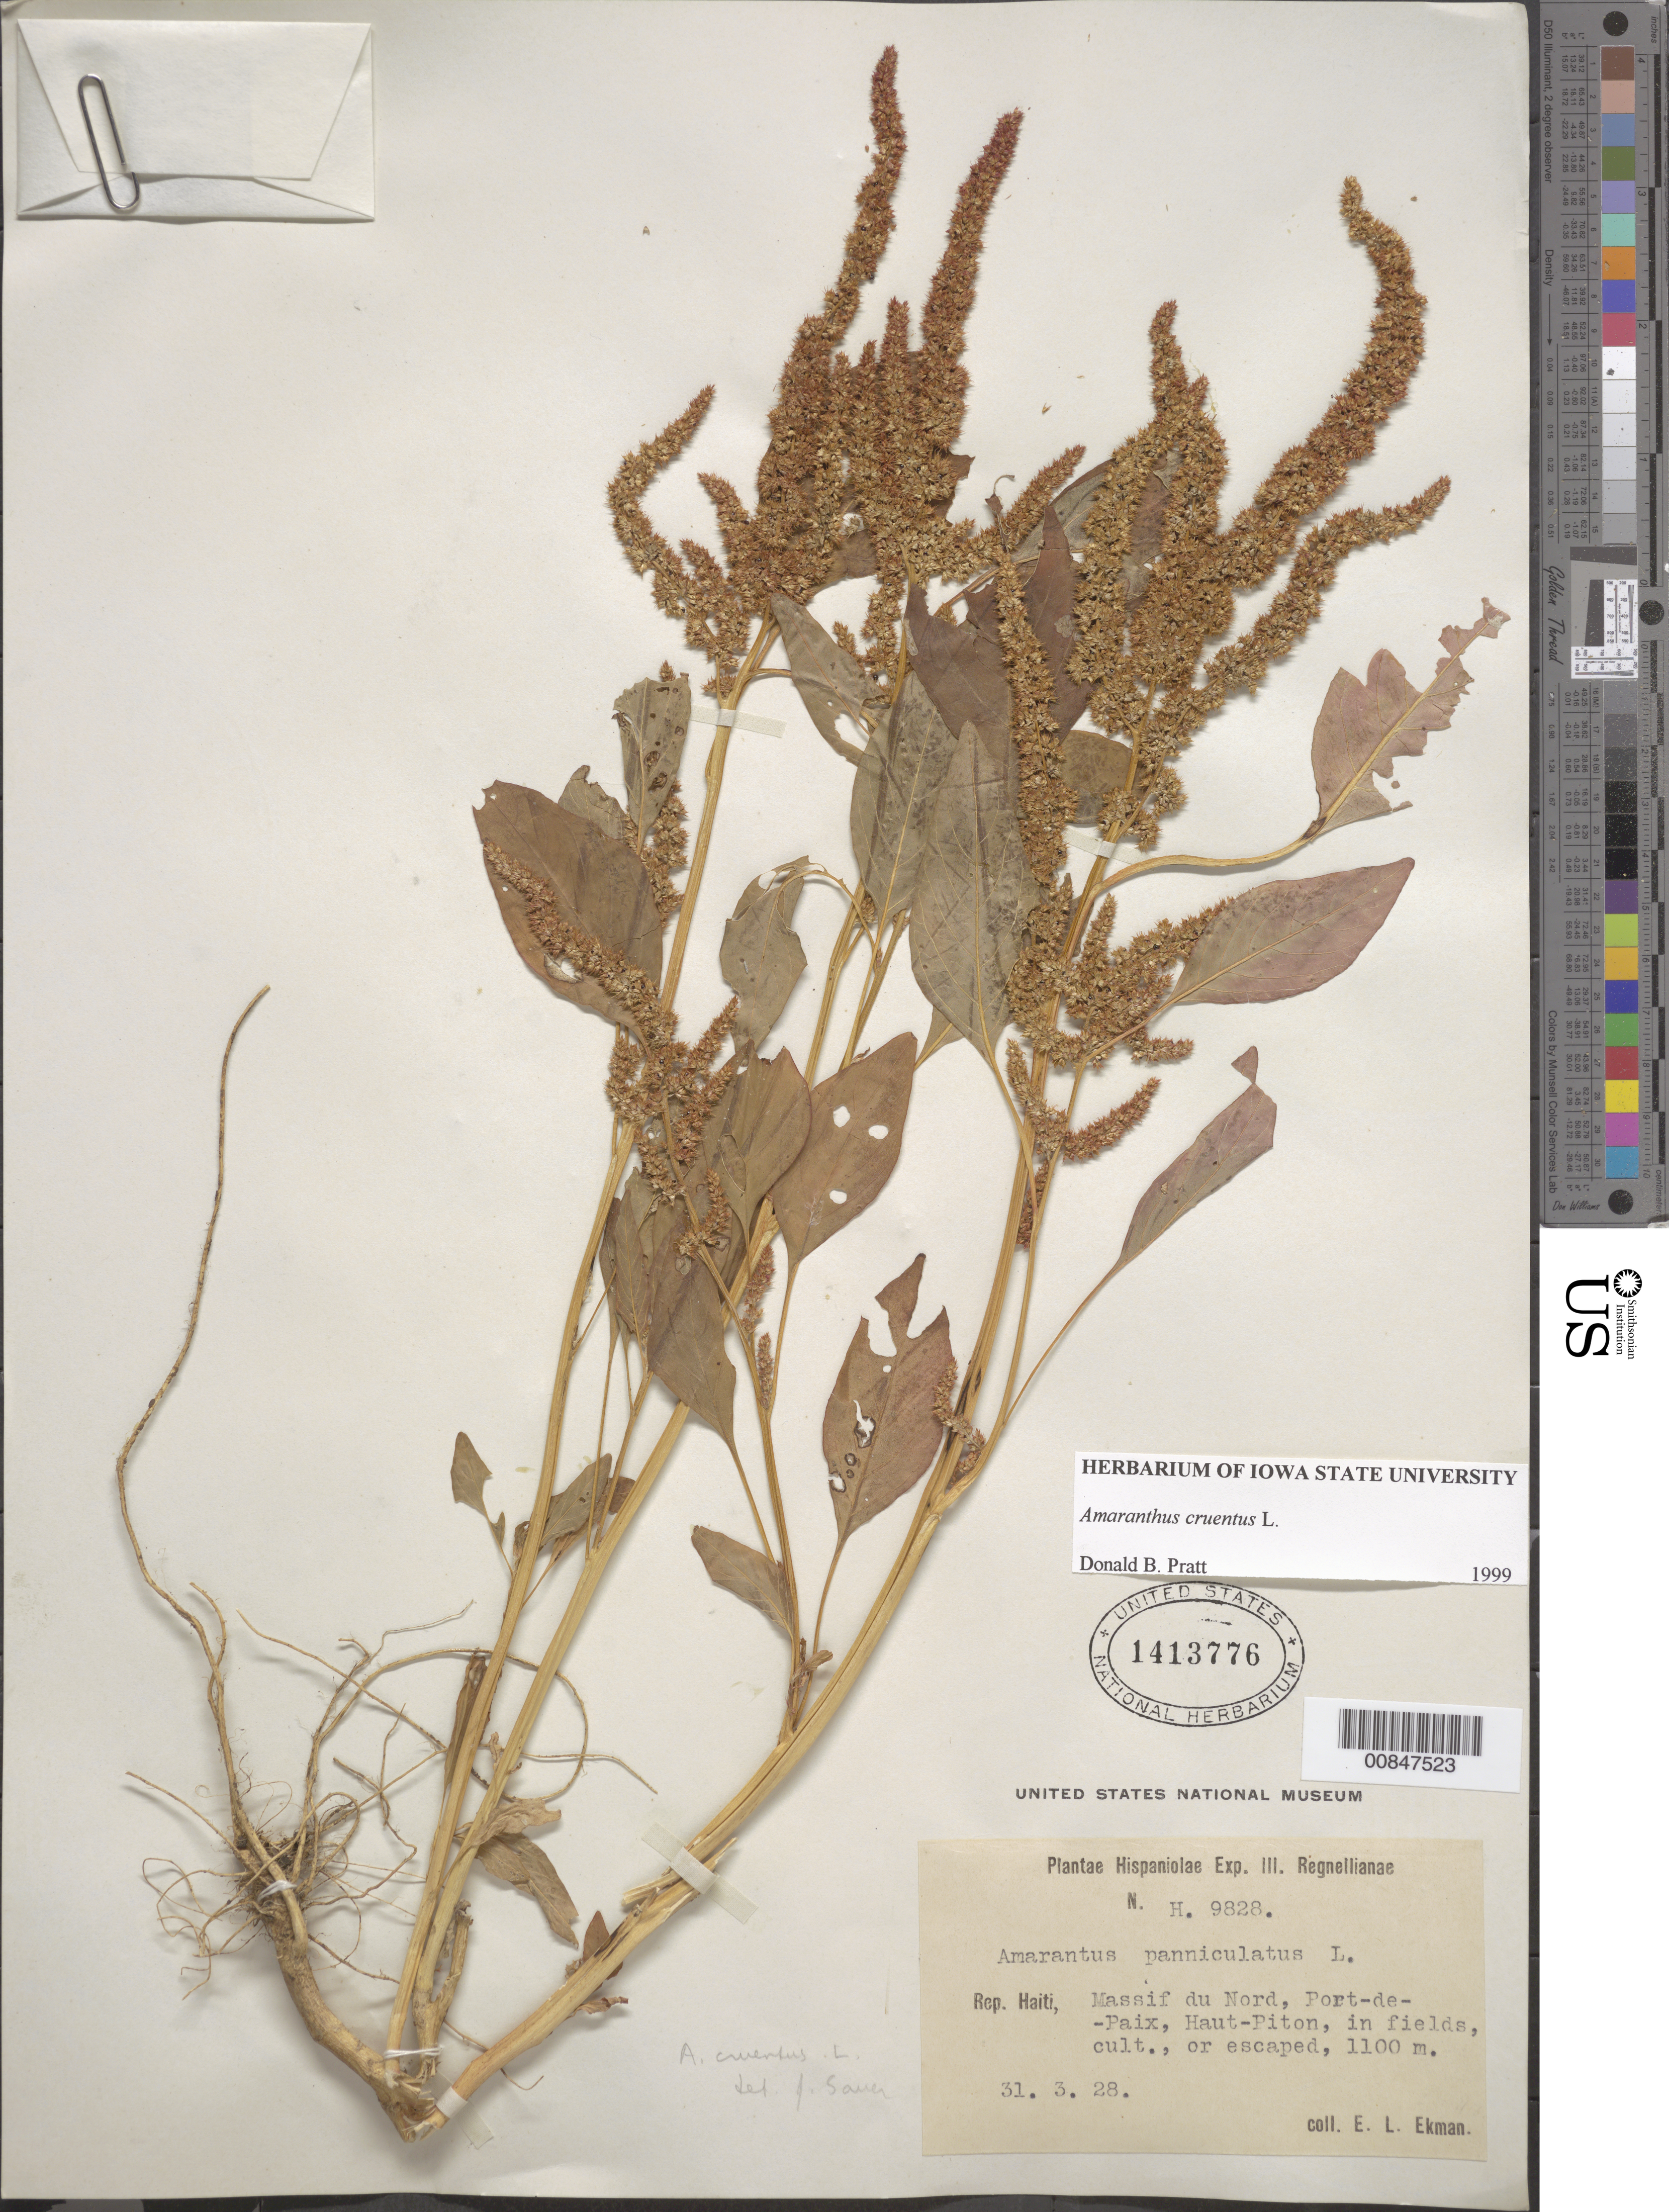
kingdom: Plantae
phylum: Tracheophyta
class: Magnoliopsida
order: Caryophyllales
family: Amaranthaceae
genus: Amaranthus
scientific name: Amaranthus cruentus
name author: L.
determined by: Pratt, D. B.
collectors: E. L. Ekman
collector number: H 9828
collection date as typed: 31 Mar 1928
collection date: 1928-03-31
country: Haiti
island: Hispaniola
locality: Massif du Nord, Port-de-Paix, Haut Piton.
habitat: In fields.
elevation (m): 1100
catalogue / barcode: US 1413776